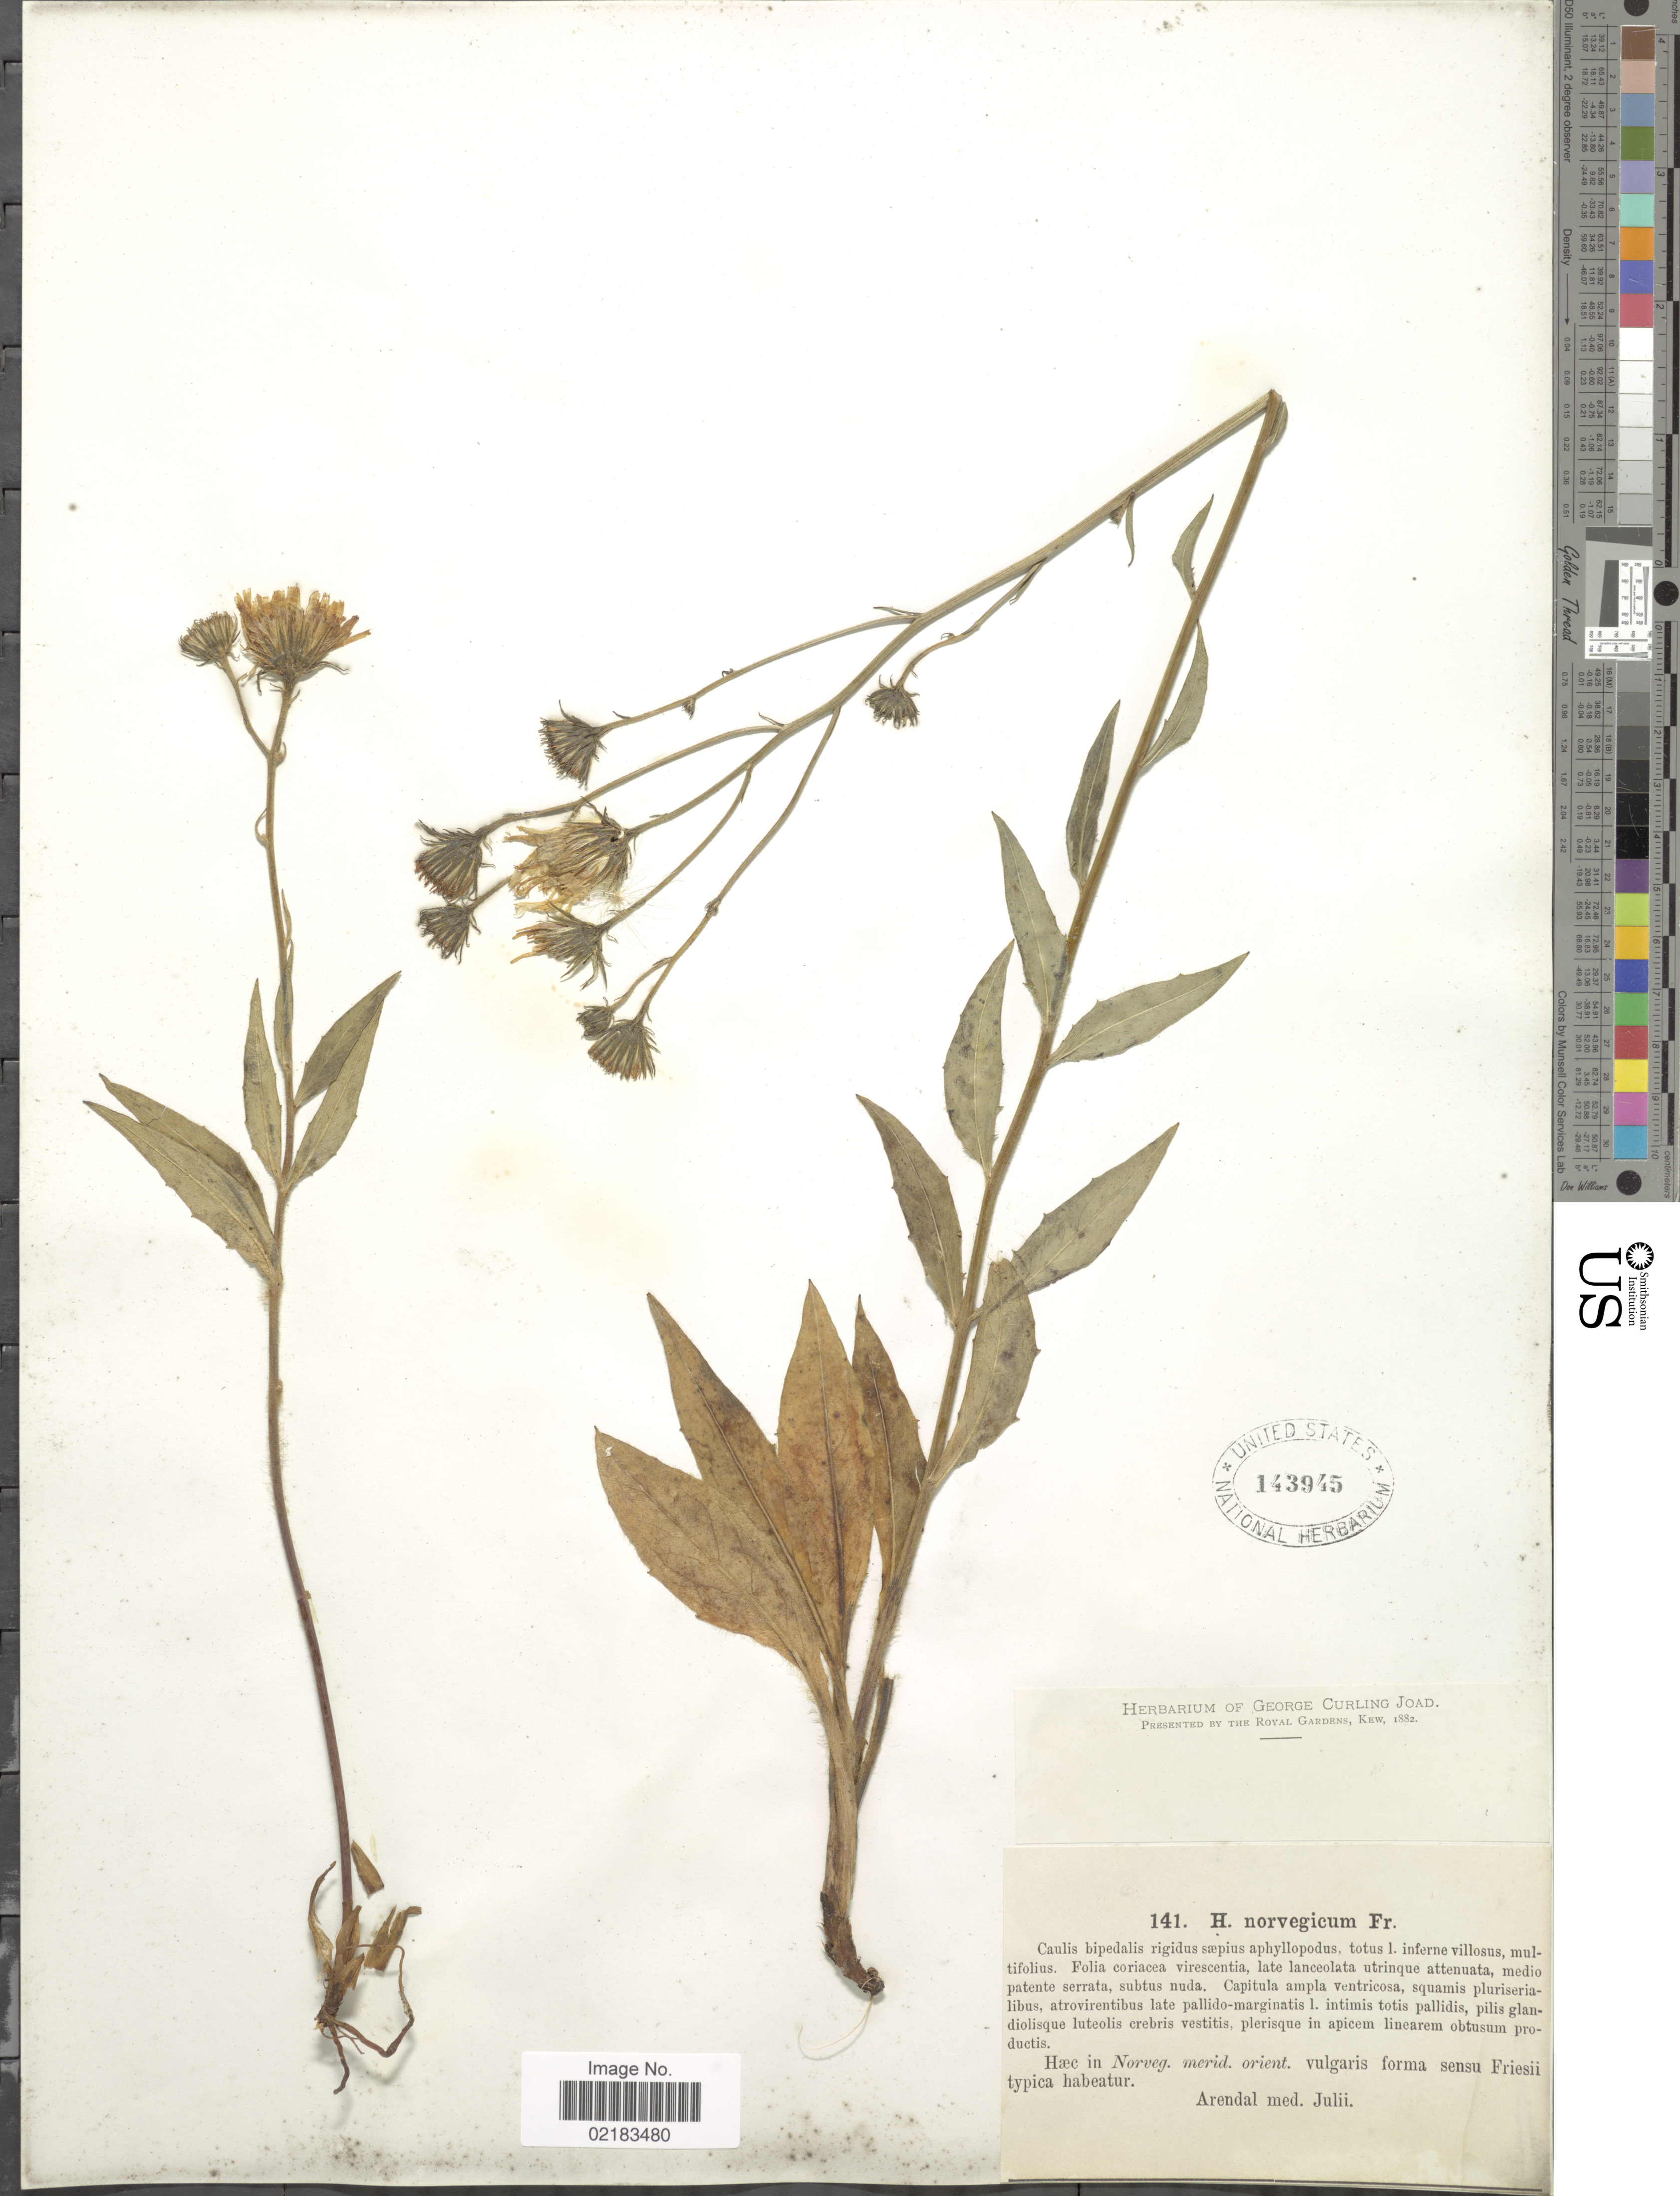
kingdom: Plantae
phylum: Tracheophyta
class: Magnoliopsida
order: Asterales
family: Asteraceae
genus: Hieracium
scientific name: Hieracium norvegicum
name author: Fr.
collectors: H. G. Dahlstedt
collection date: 1882-07-01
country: Sweden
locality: Ö.G. Wisé, Sturfors [interpreted]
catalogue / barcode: US 1082324